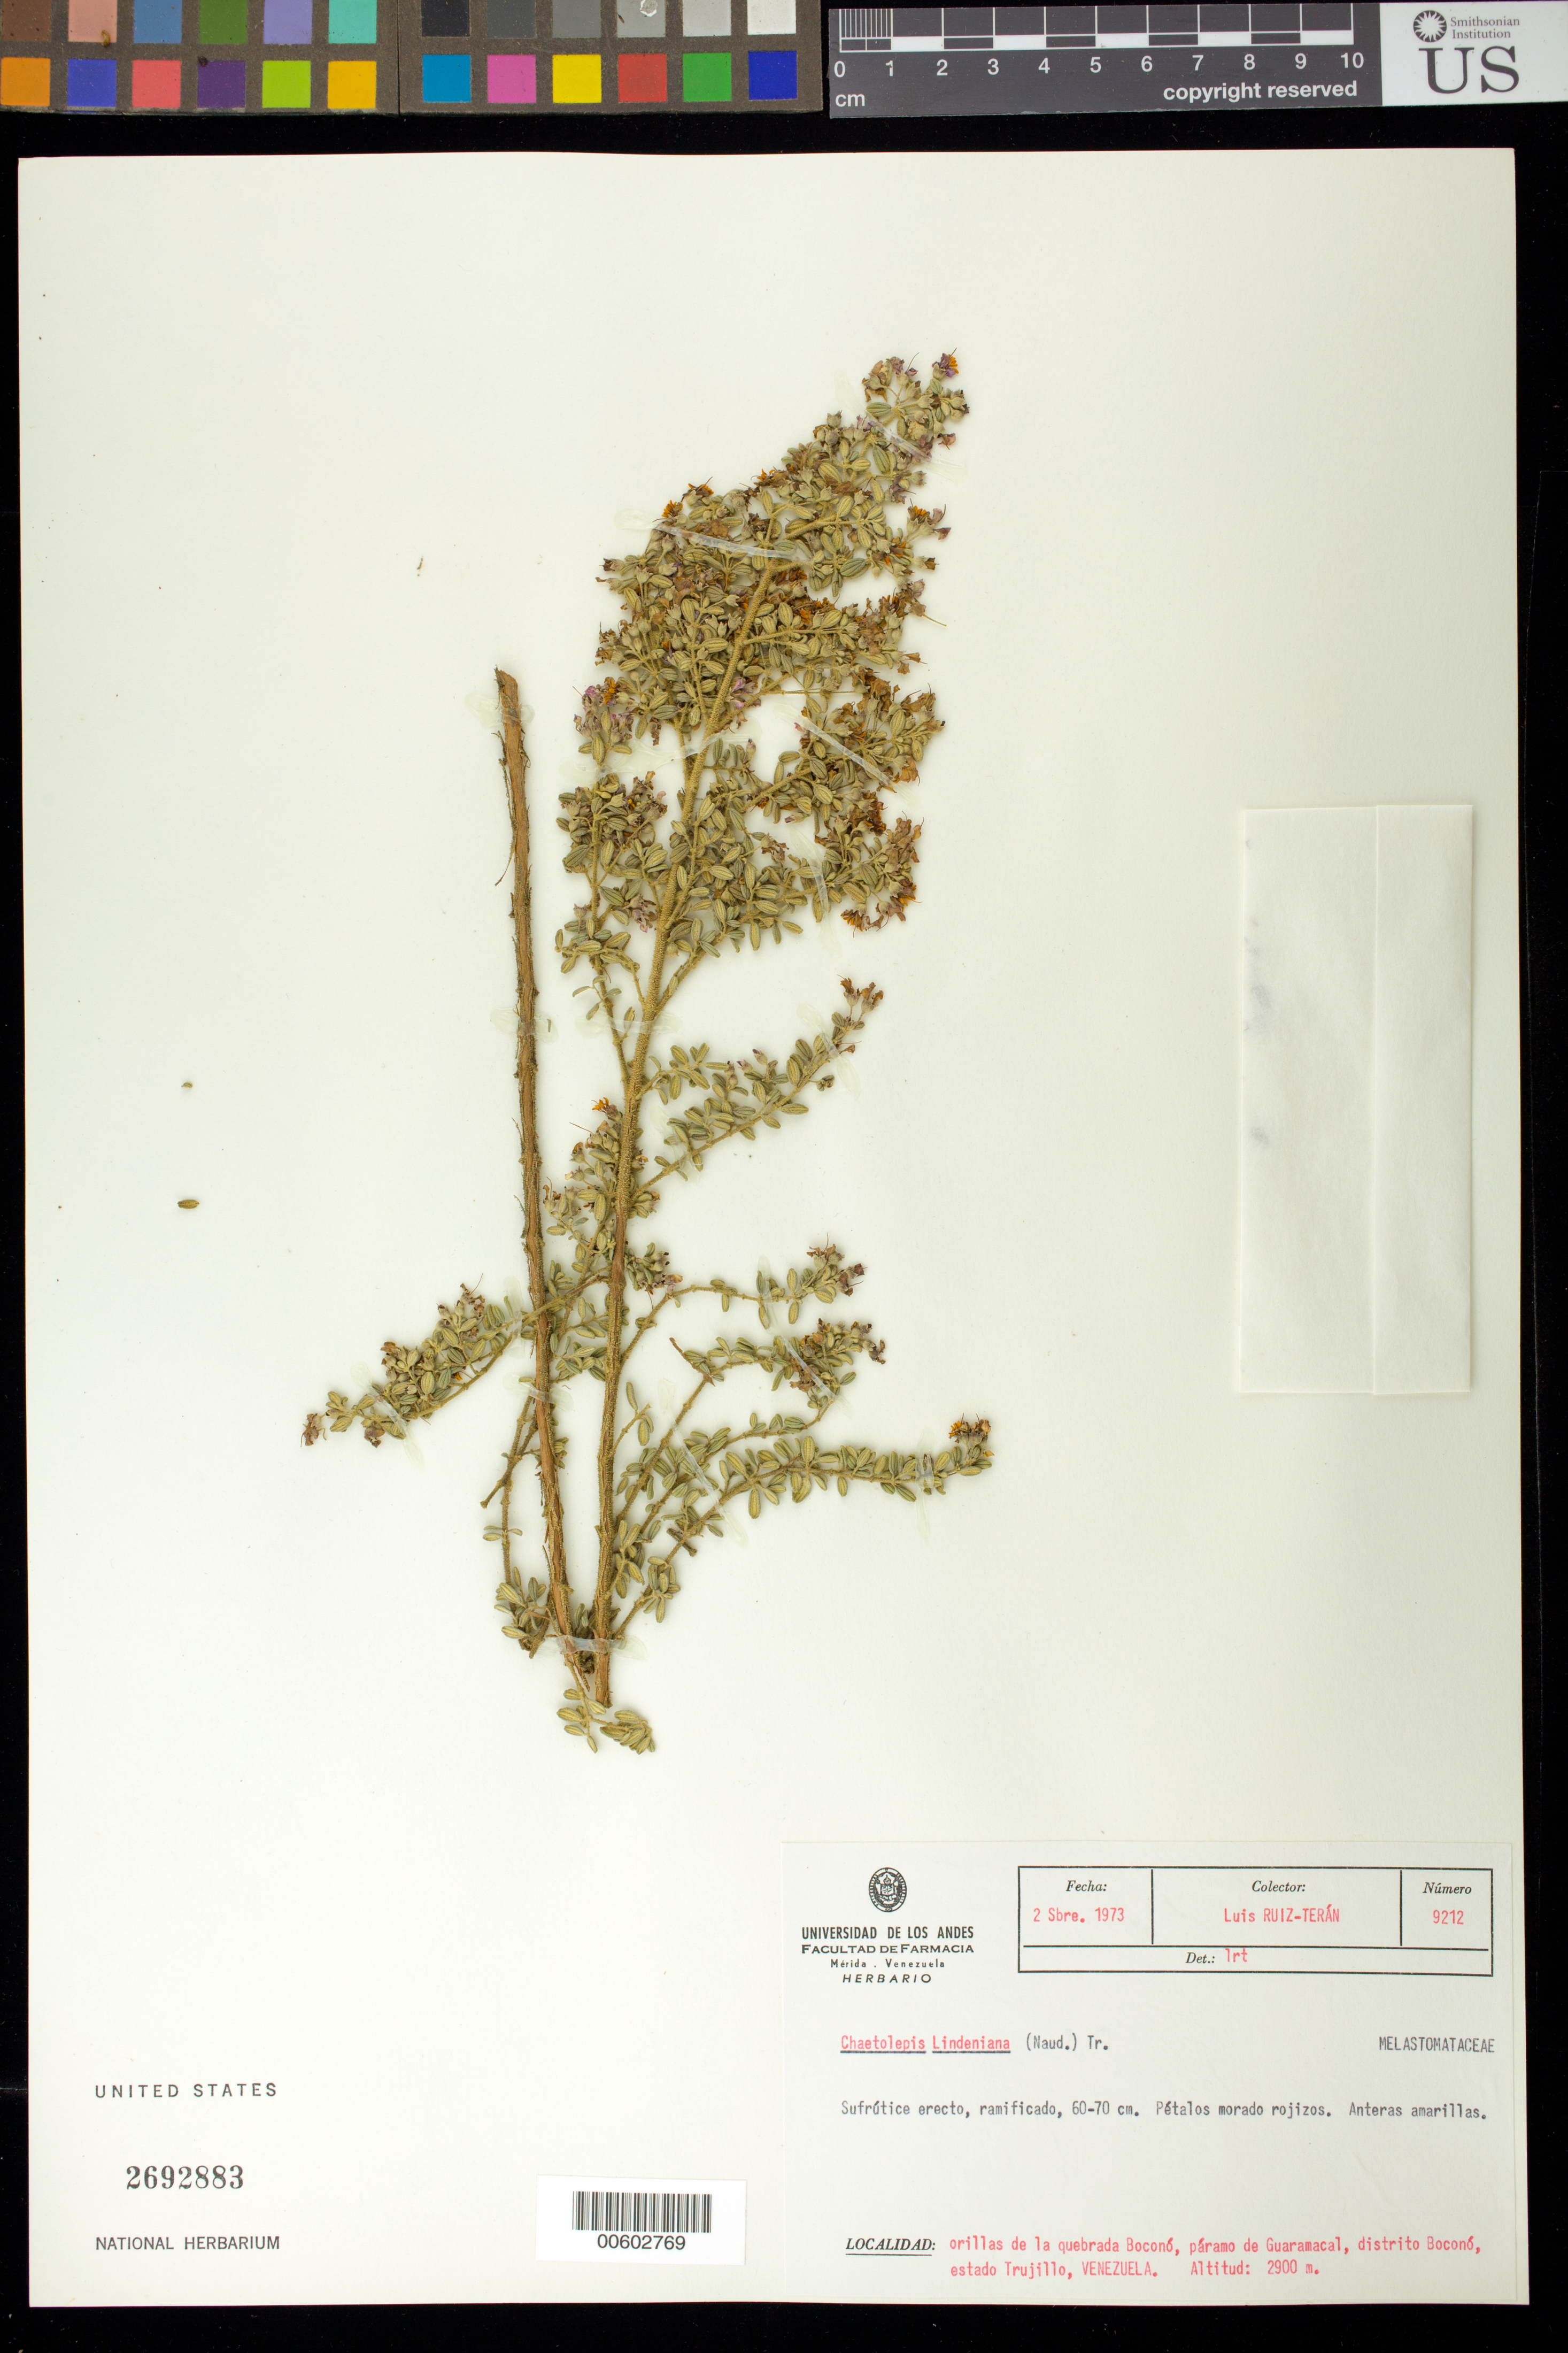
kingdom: Plantae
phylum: Tracheophyta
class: Magnoliopsida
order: Myrtales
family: Melastomataceae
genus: Chaetolepis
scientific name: Chaetolepis lindeniana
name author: (Naudin) Triana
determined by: Ruíz-Terán, L. E.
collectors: L. E. Ruíz-Terán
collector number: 9212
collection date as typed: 02 Sep 1973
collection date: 1973-09-02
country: Venezuela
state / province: Trujillo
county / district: Boconó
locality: Orillas de la quebrada Boconó, páramo de Guaramacal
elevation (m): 2900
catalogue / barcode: US 2692883